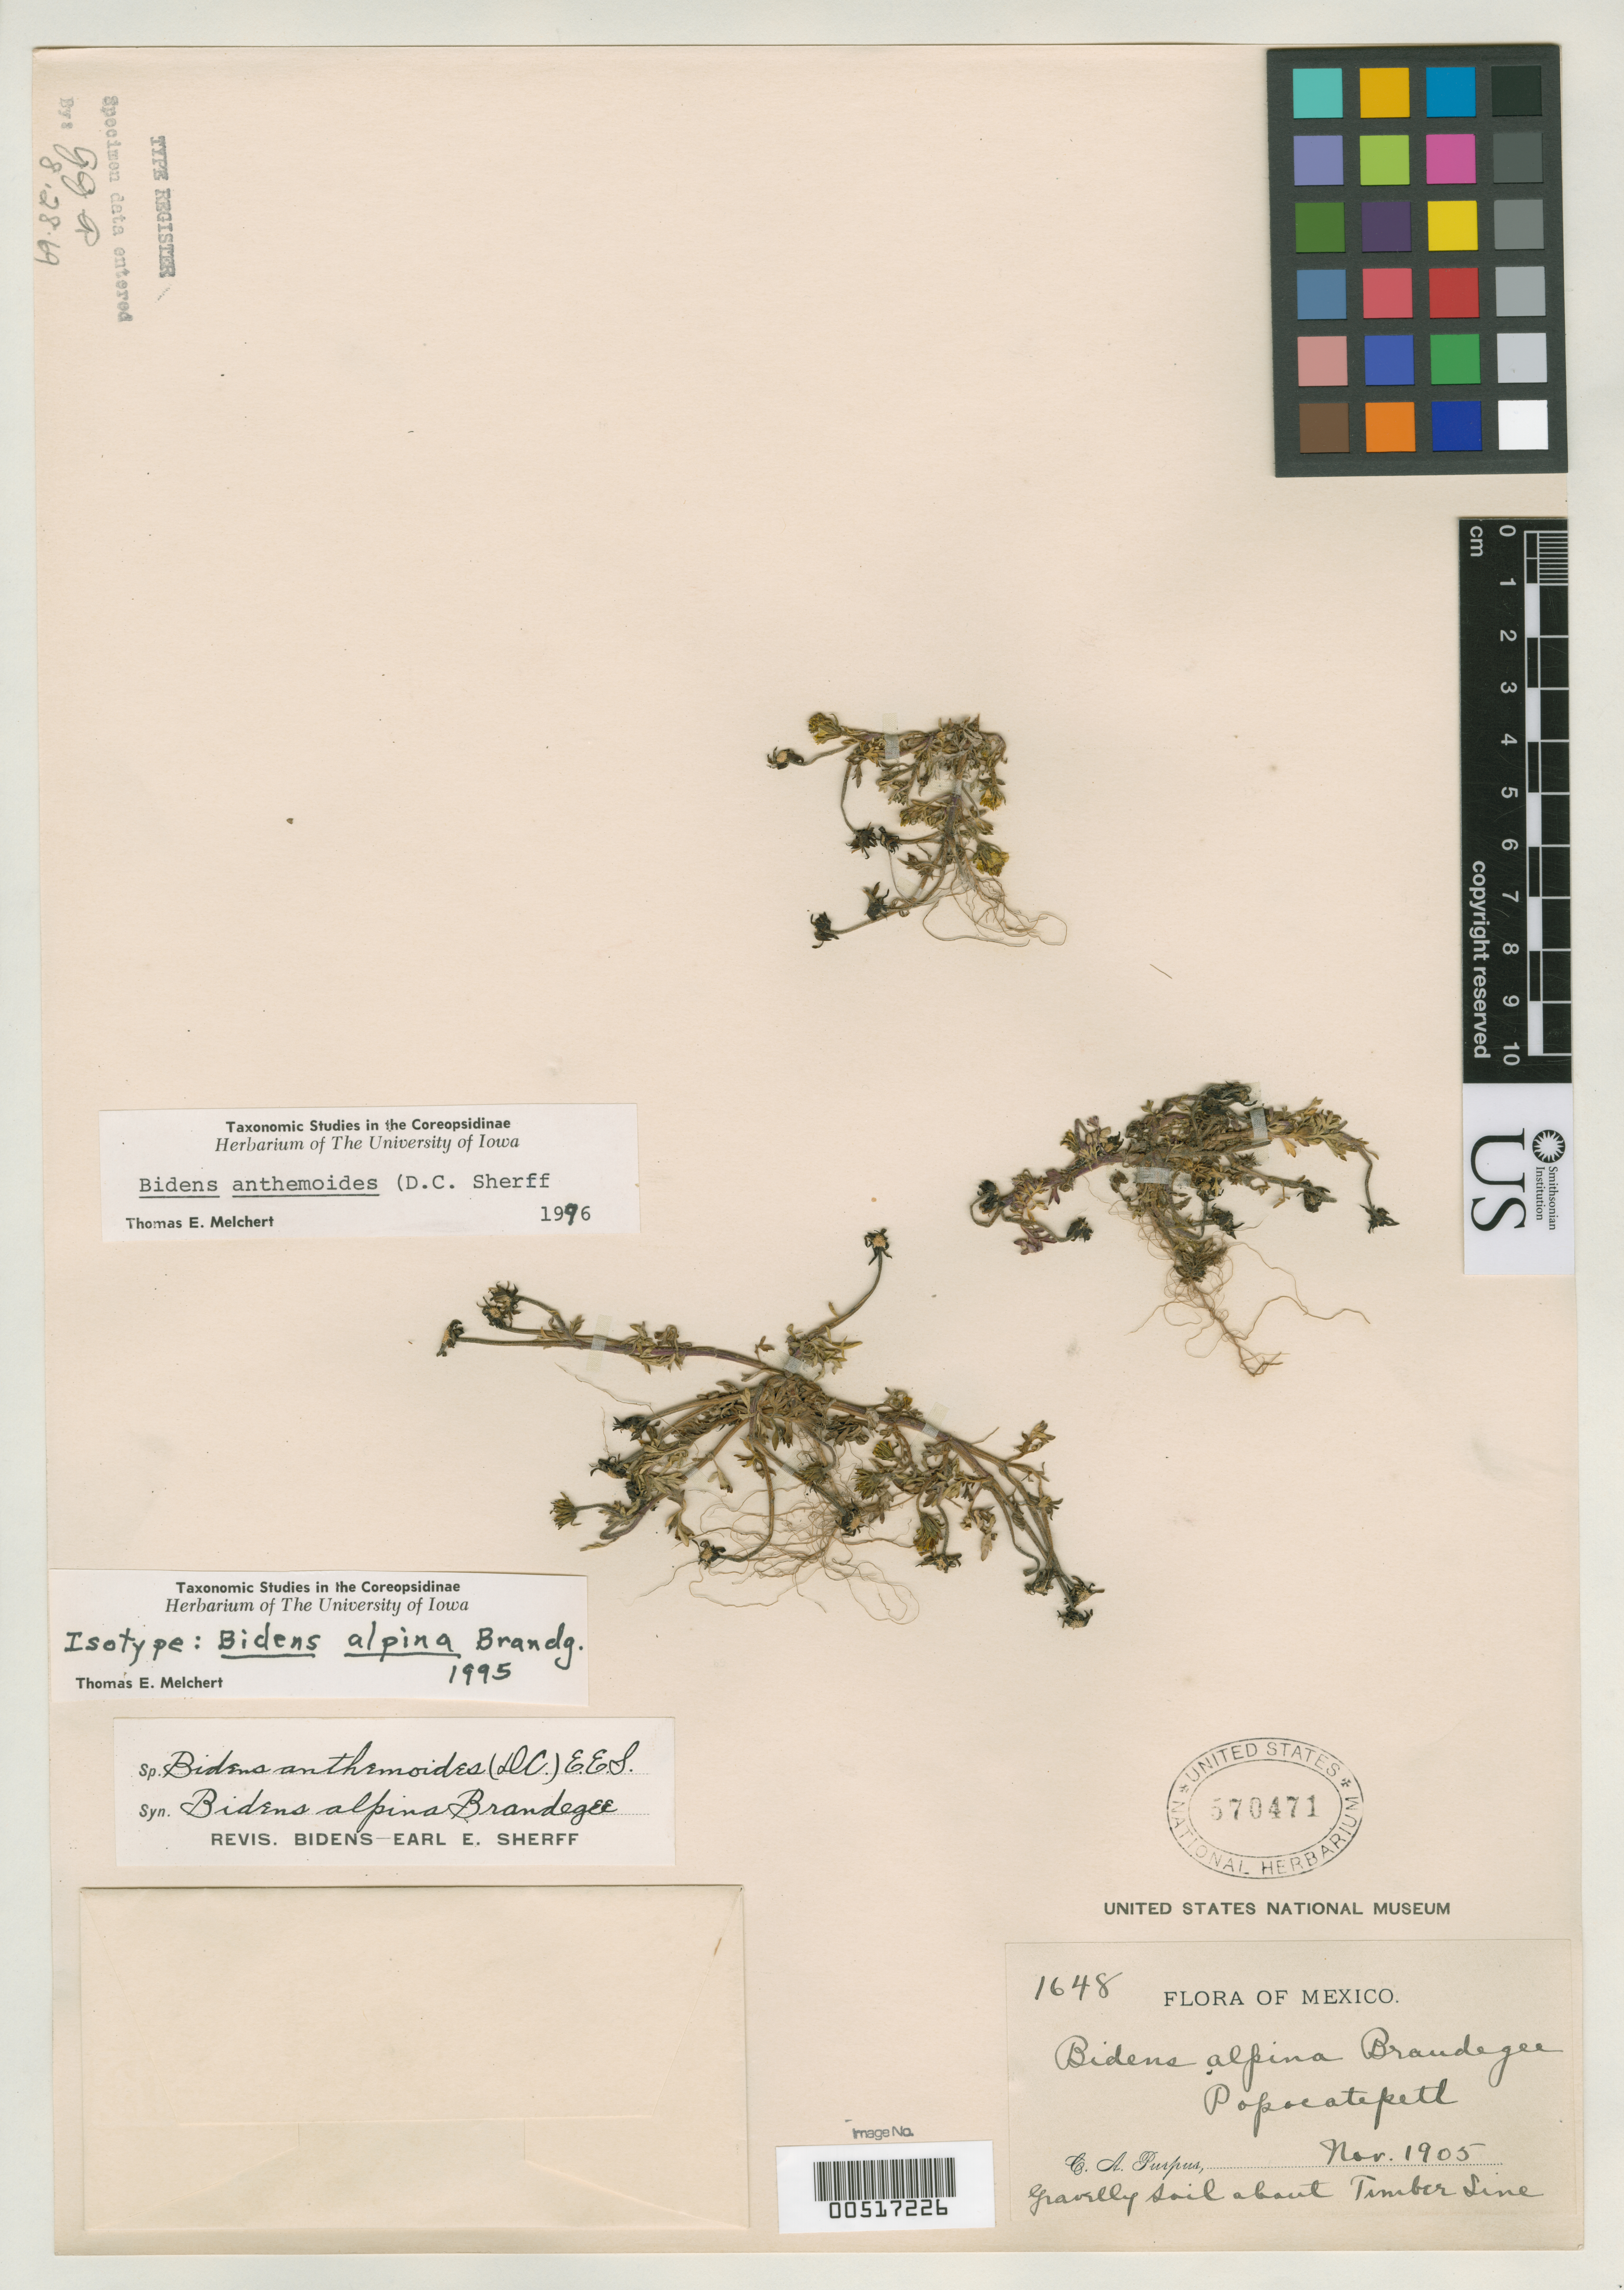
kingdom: Plantae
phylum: Tracheophyta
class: Magnoliopsida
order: Asterales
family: Asteraceae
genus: Bidens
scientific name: Bidens alpina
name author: Brandegee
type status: Isotype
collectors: C. A. Purpus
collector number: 1648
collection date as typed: Nov 1905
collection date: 1905-11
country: Mexico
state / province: Puebla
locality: Popocatepetl.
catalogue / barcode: US 570471